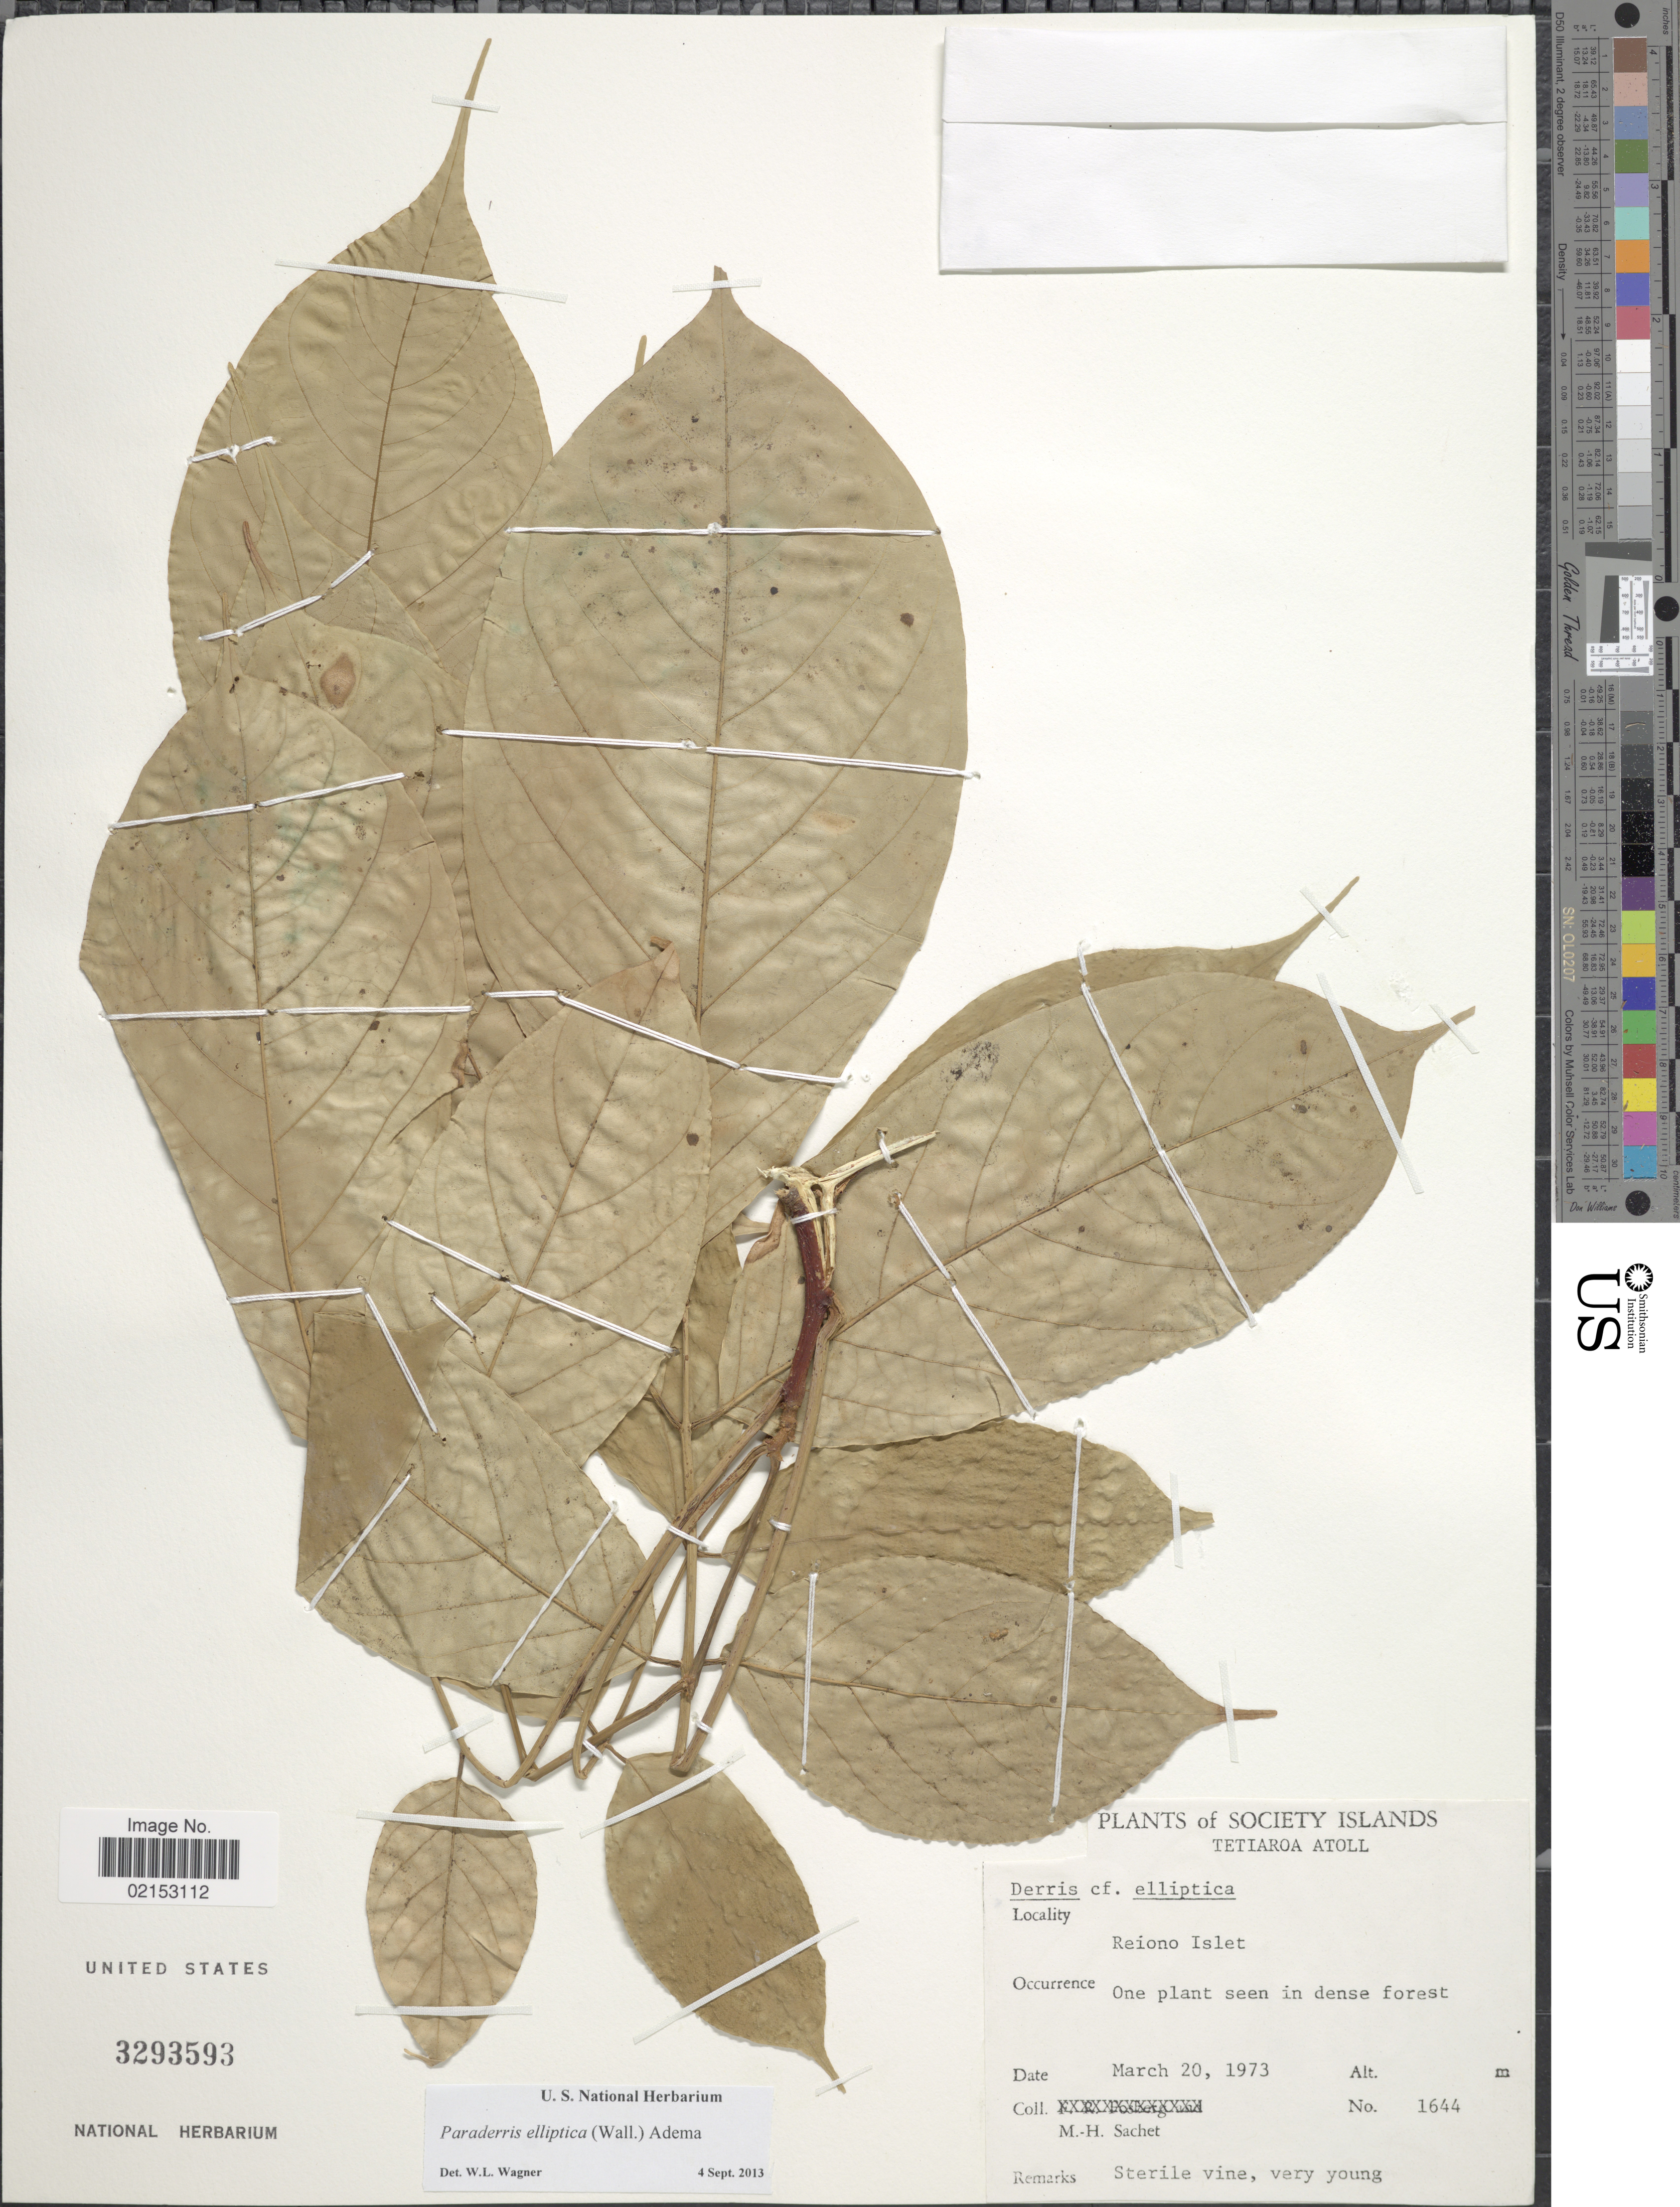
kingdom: Plantae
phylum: Tracheophyta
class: Magnoliopsida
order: Fabales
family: Fabaceae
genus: Derris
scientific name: Derris elliptica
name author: (Wall.) Benth.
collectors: M.-H. Sachet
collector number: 1644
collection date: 1973-03-20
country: French Polynesia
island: Tetiaroa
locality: Society Islands, Tetiaroa Atoll, Reiono Islet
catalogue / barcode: US 3293593